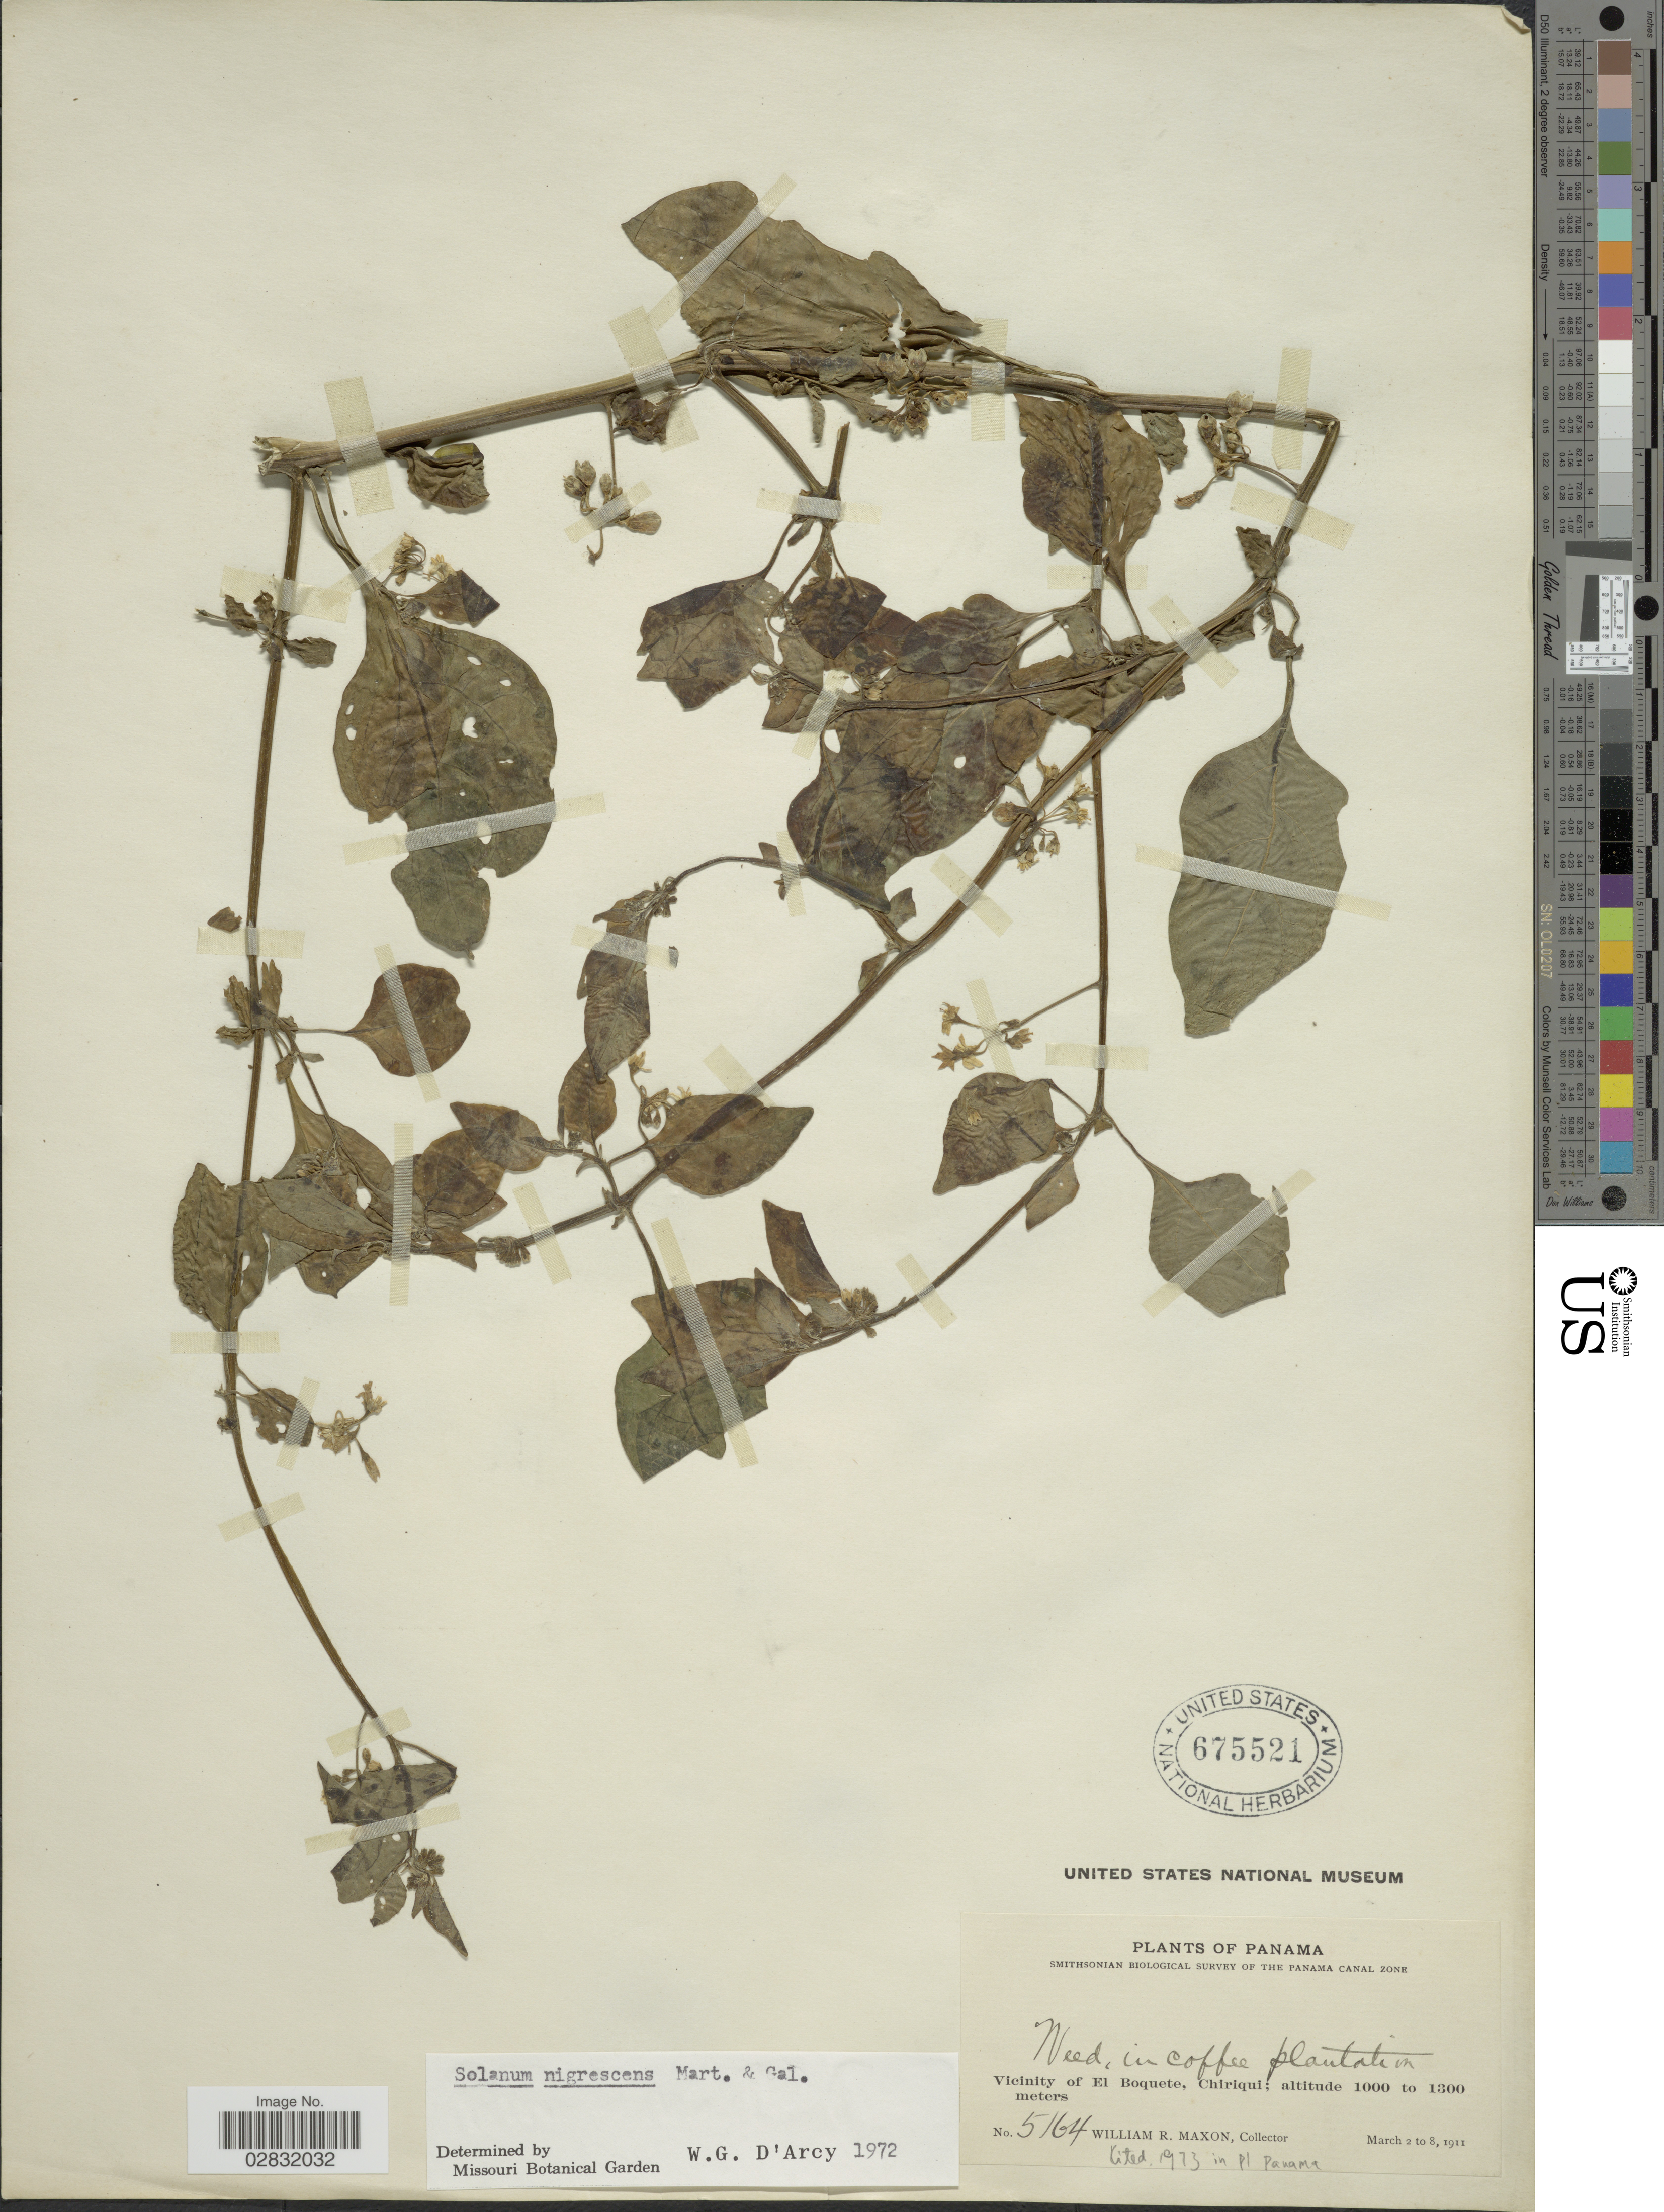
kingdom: Plantae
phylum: Tracheophyta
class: Magnoliopsida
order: Solanales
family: Solanaceae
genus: Solanum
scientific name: Solanum nigrescens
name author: M. Martens & Galeotti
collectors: W. R. Maxon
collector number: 5164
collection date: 1911-03-02/1911-03-08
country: Panama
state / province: Chiriqui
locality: Vicinity of El Boquete.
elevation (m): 1000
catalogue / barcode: US 675521